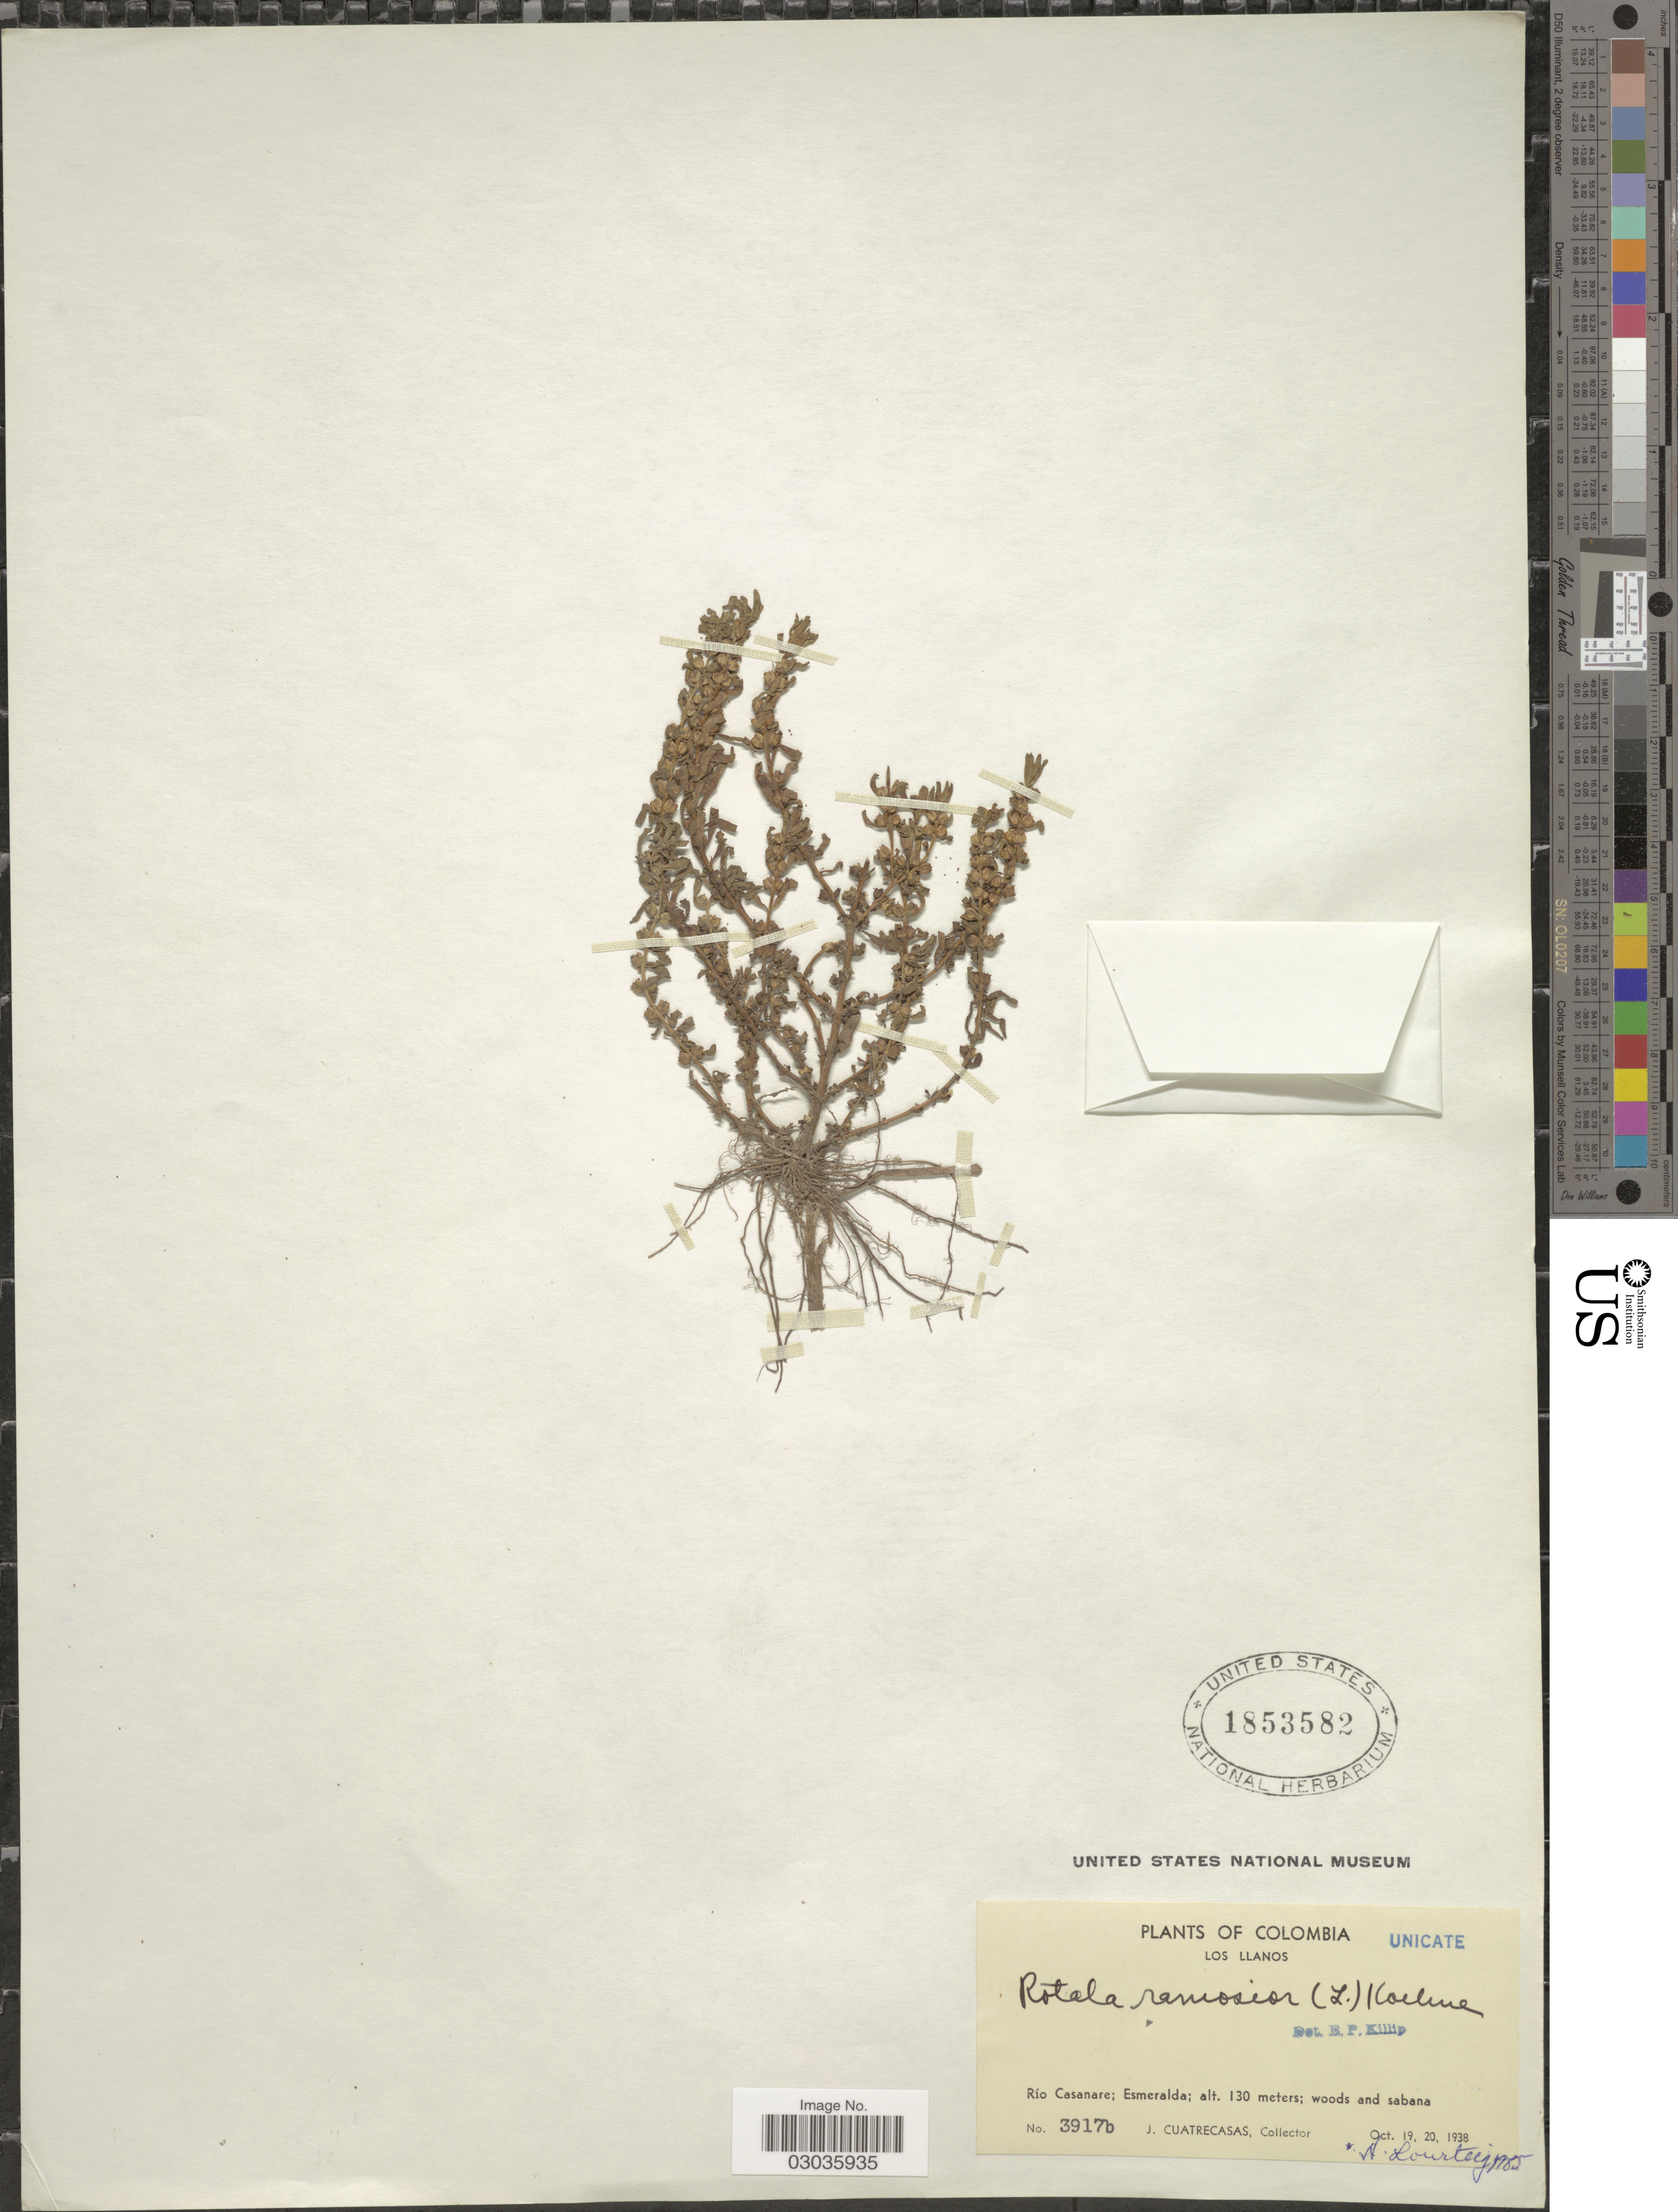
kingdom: Plantae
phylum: Tracheophyta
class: Magnoliopsida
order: Myrtales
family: Lythraceae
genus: Rotala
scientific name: Rotala ramosior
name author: (L.) Koehne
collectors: J. Cuatrecasas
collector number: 3917b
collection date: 1938-10-19/1938-10-20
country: Colombia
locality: Los Llanos, Río Casanare; Esmeralda.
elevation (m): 130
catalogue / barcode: US 1853582